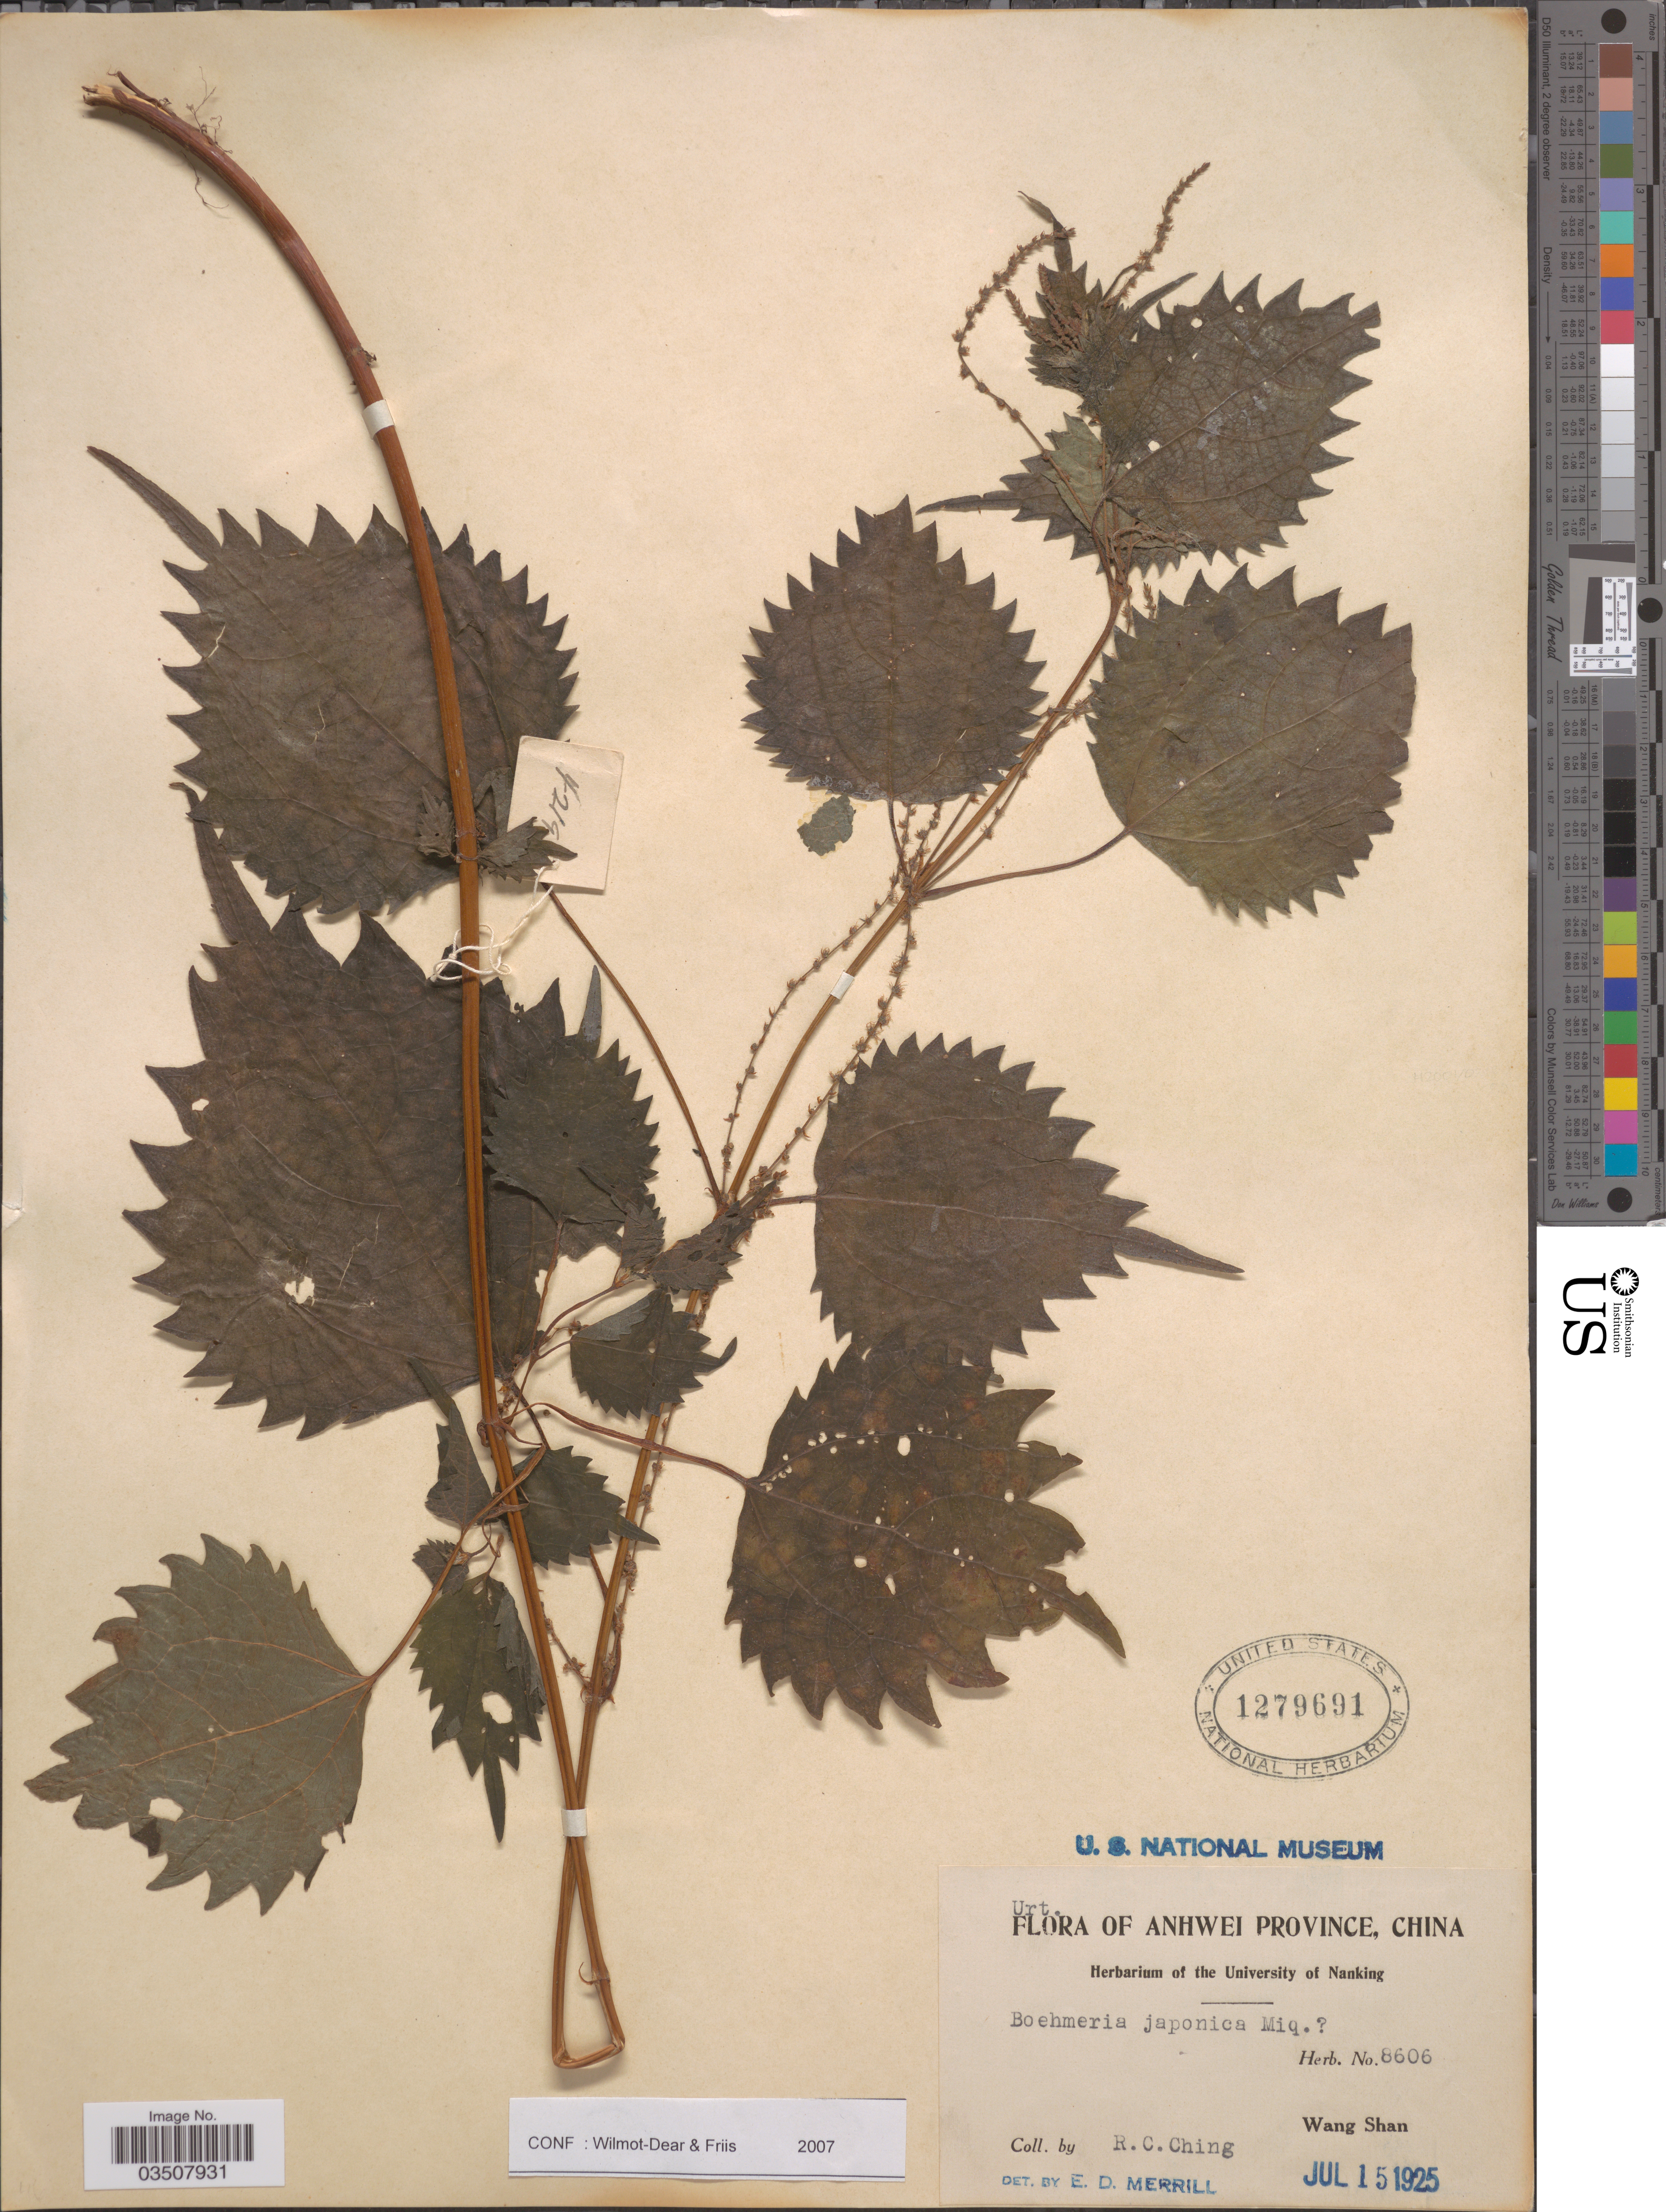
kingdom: Plantae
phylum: Tracheophyta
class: Magnoliopsida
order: Rosales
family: Urticaceae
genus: Boehmeria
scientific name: Boehmeria japonica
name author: (L. f.) Miq.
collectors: R. C. Ching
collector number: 8606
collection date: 1925-07-15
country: China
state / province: Anhui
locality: Anhwei Province. Wang Shan.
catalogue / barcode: US 1279691